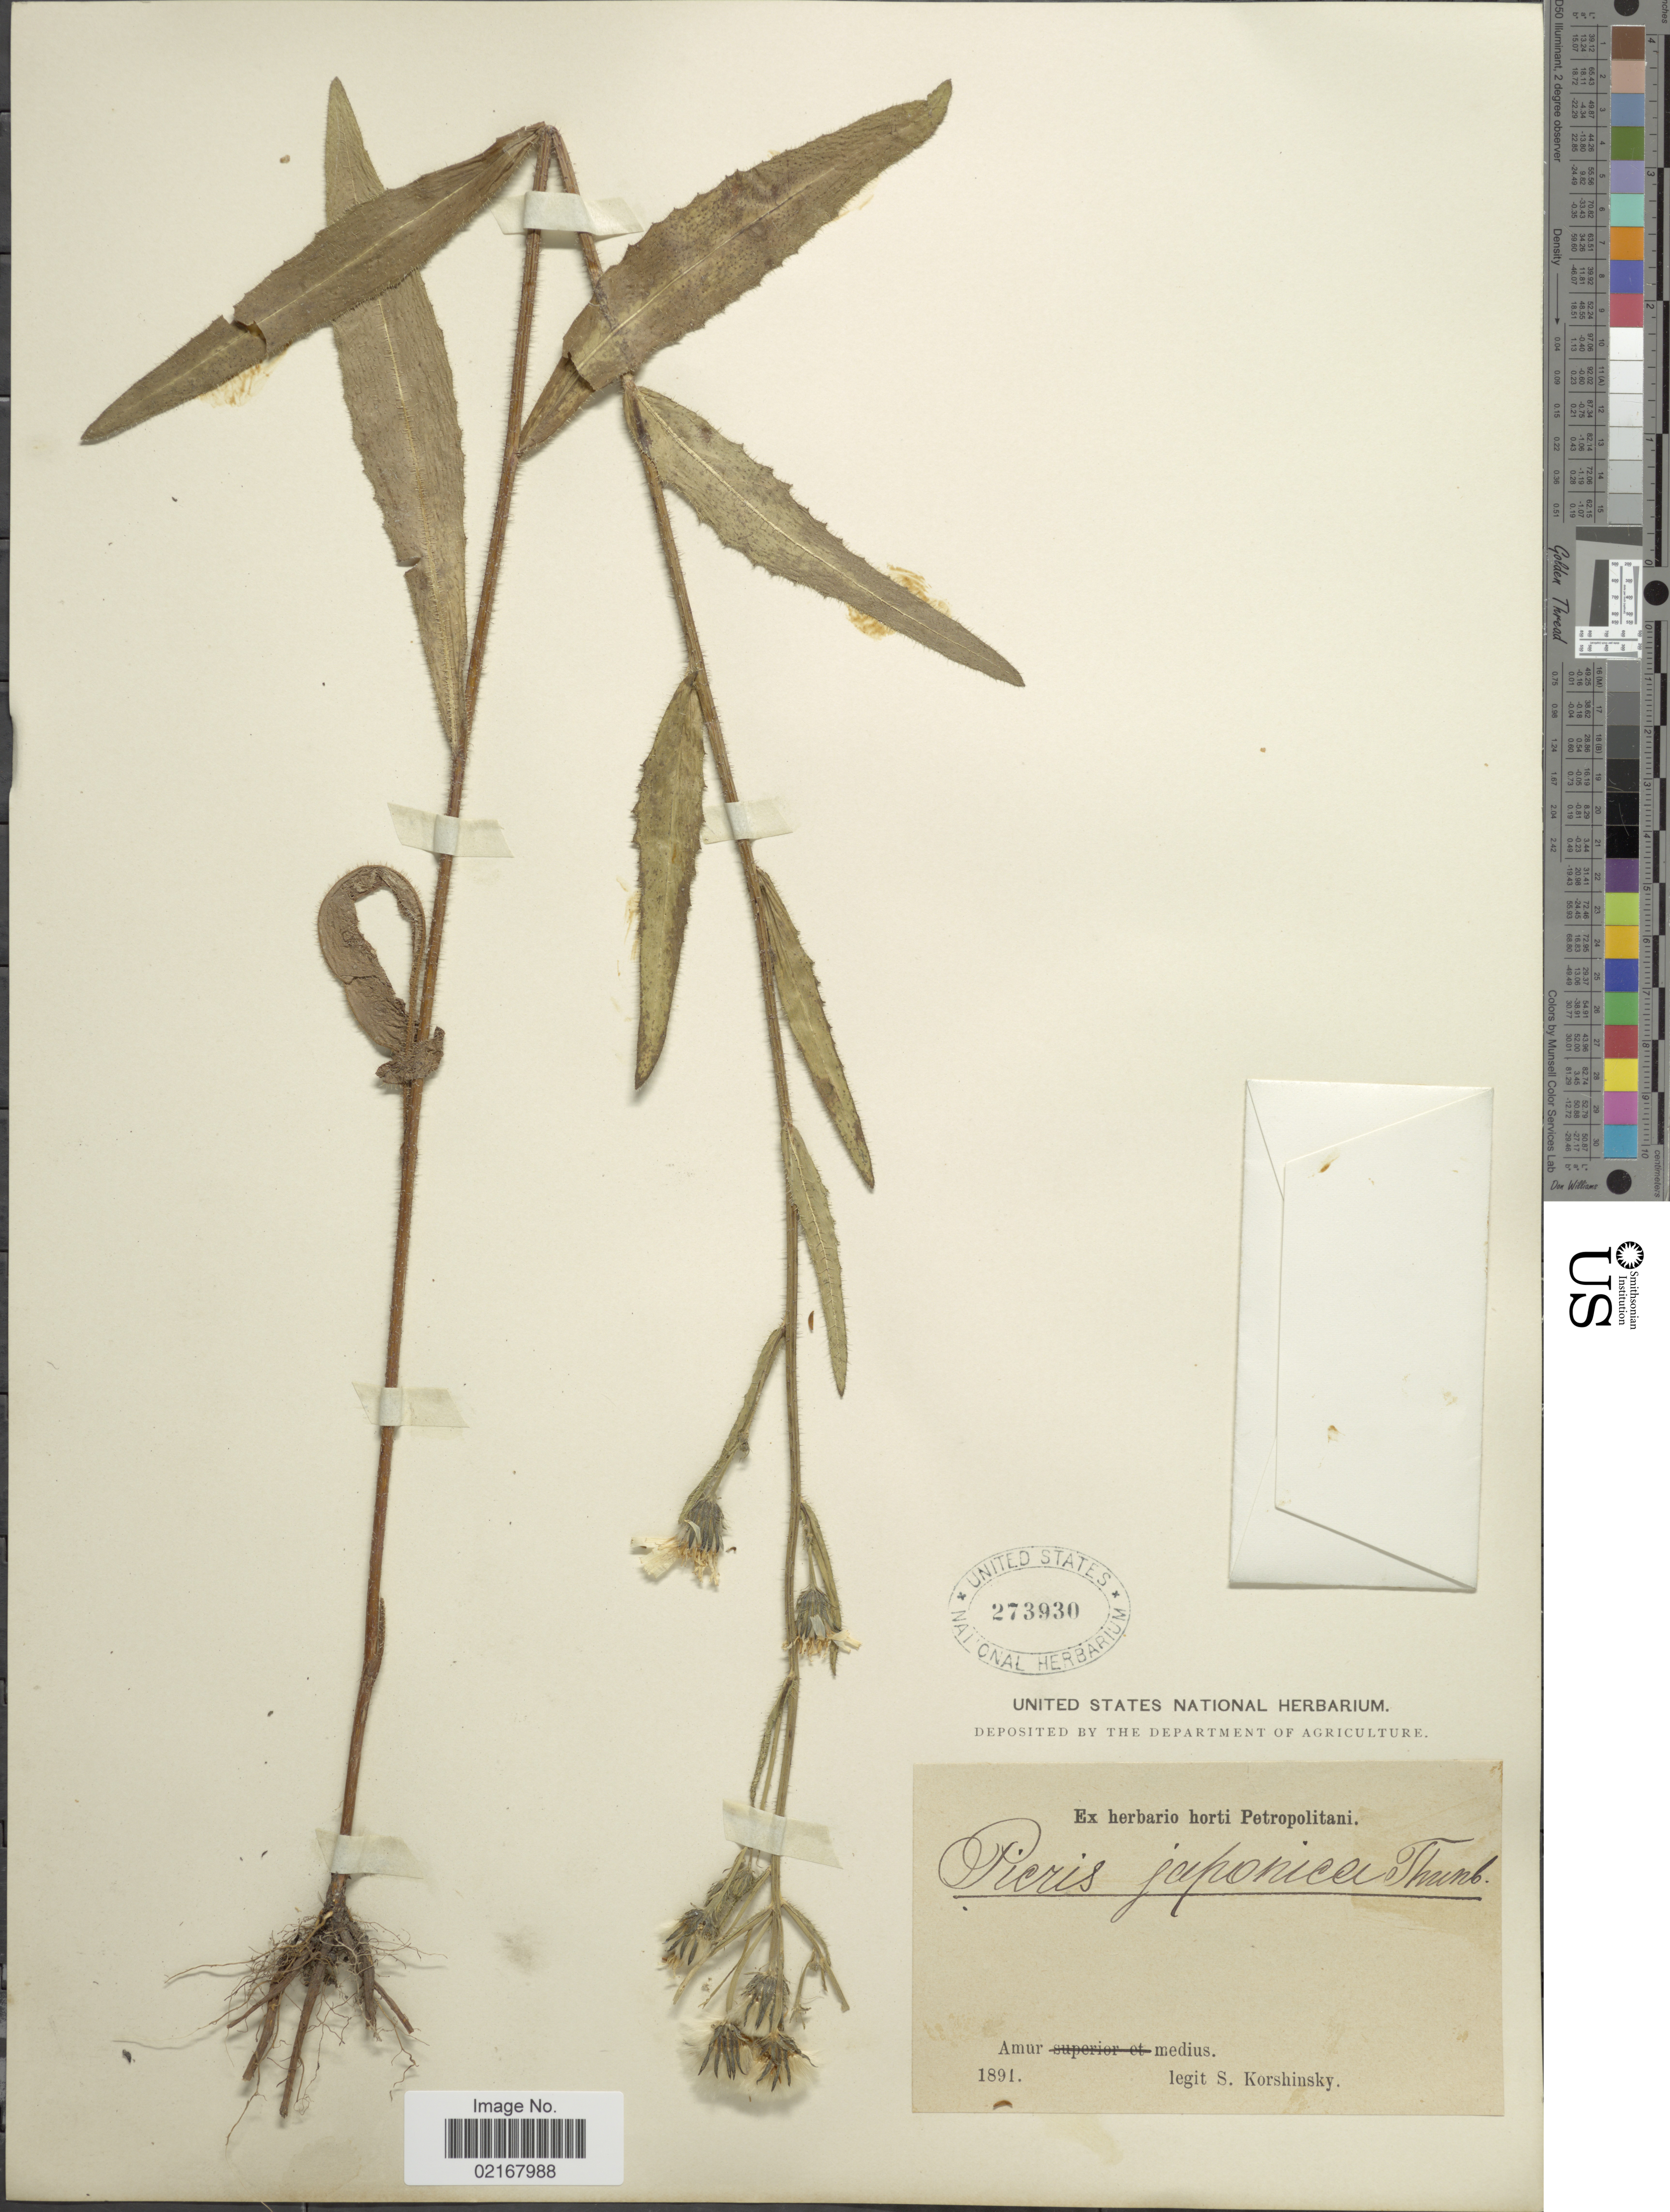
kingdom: Plantae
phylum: Tracheophyta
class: Magnoliopsida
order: Asterales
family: Asteraceae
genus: Picris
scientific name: Picris hieracioides subsp. japonica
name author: (Thurb.) Krylov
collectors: S. I. Korshinsky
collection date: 1891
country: Russian Federation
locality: Amur medius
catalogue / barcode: US 273930